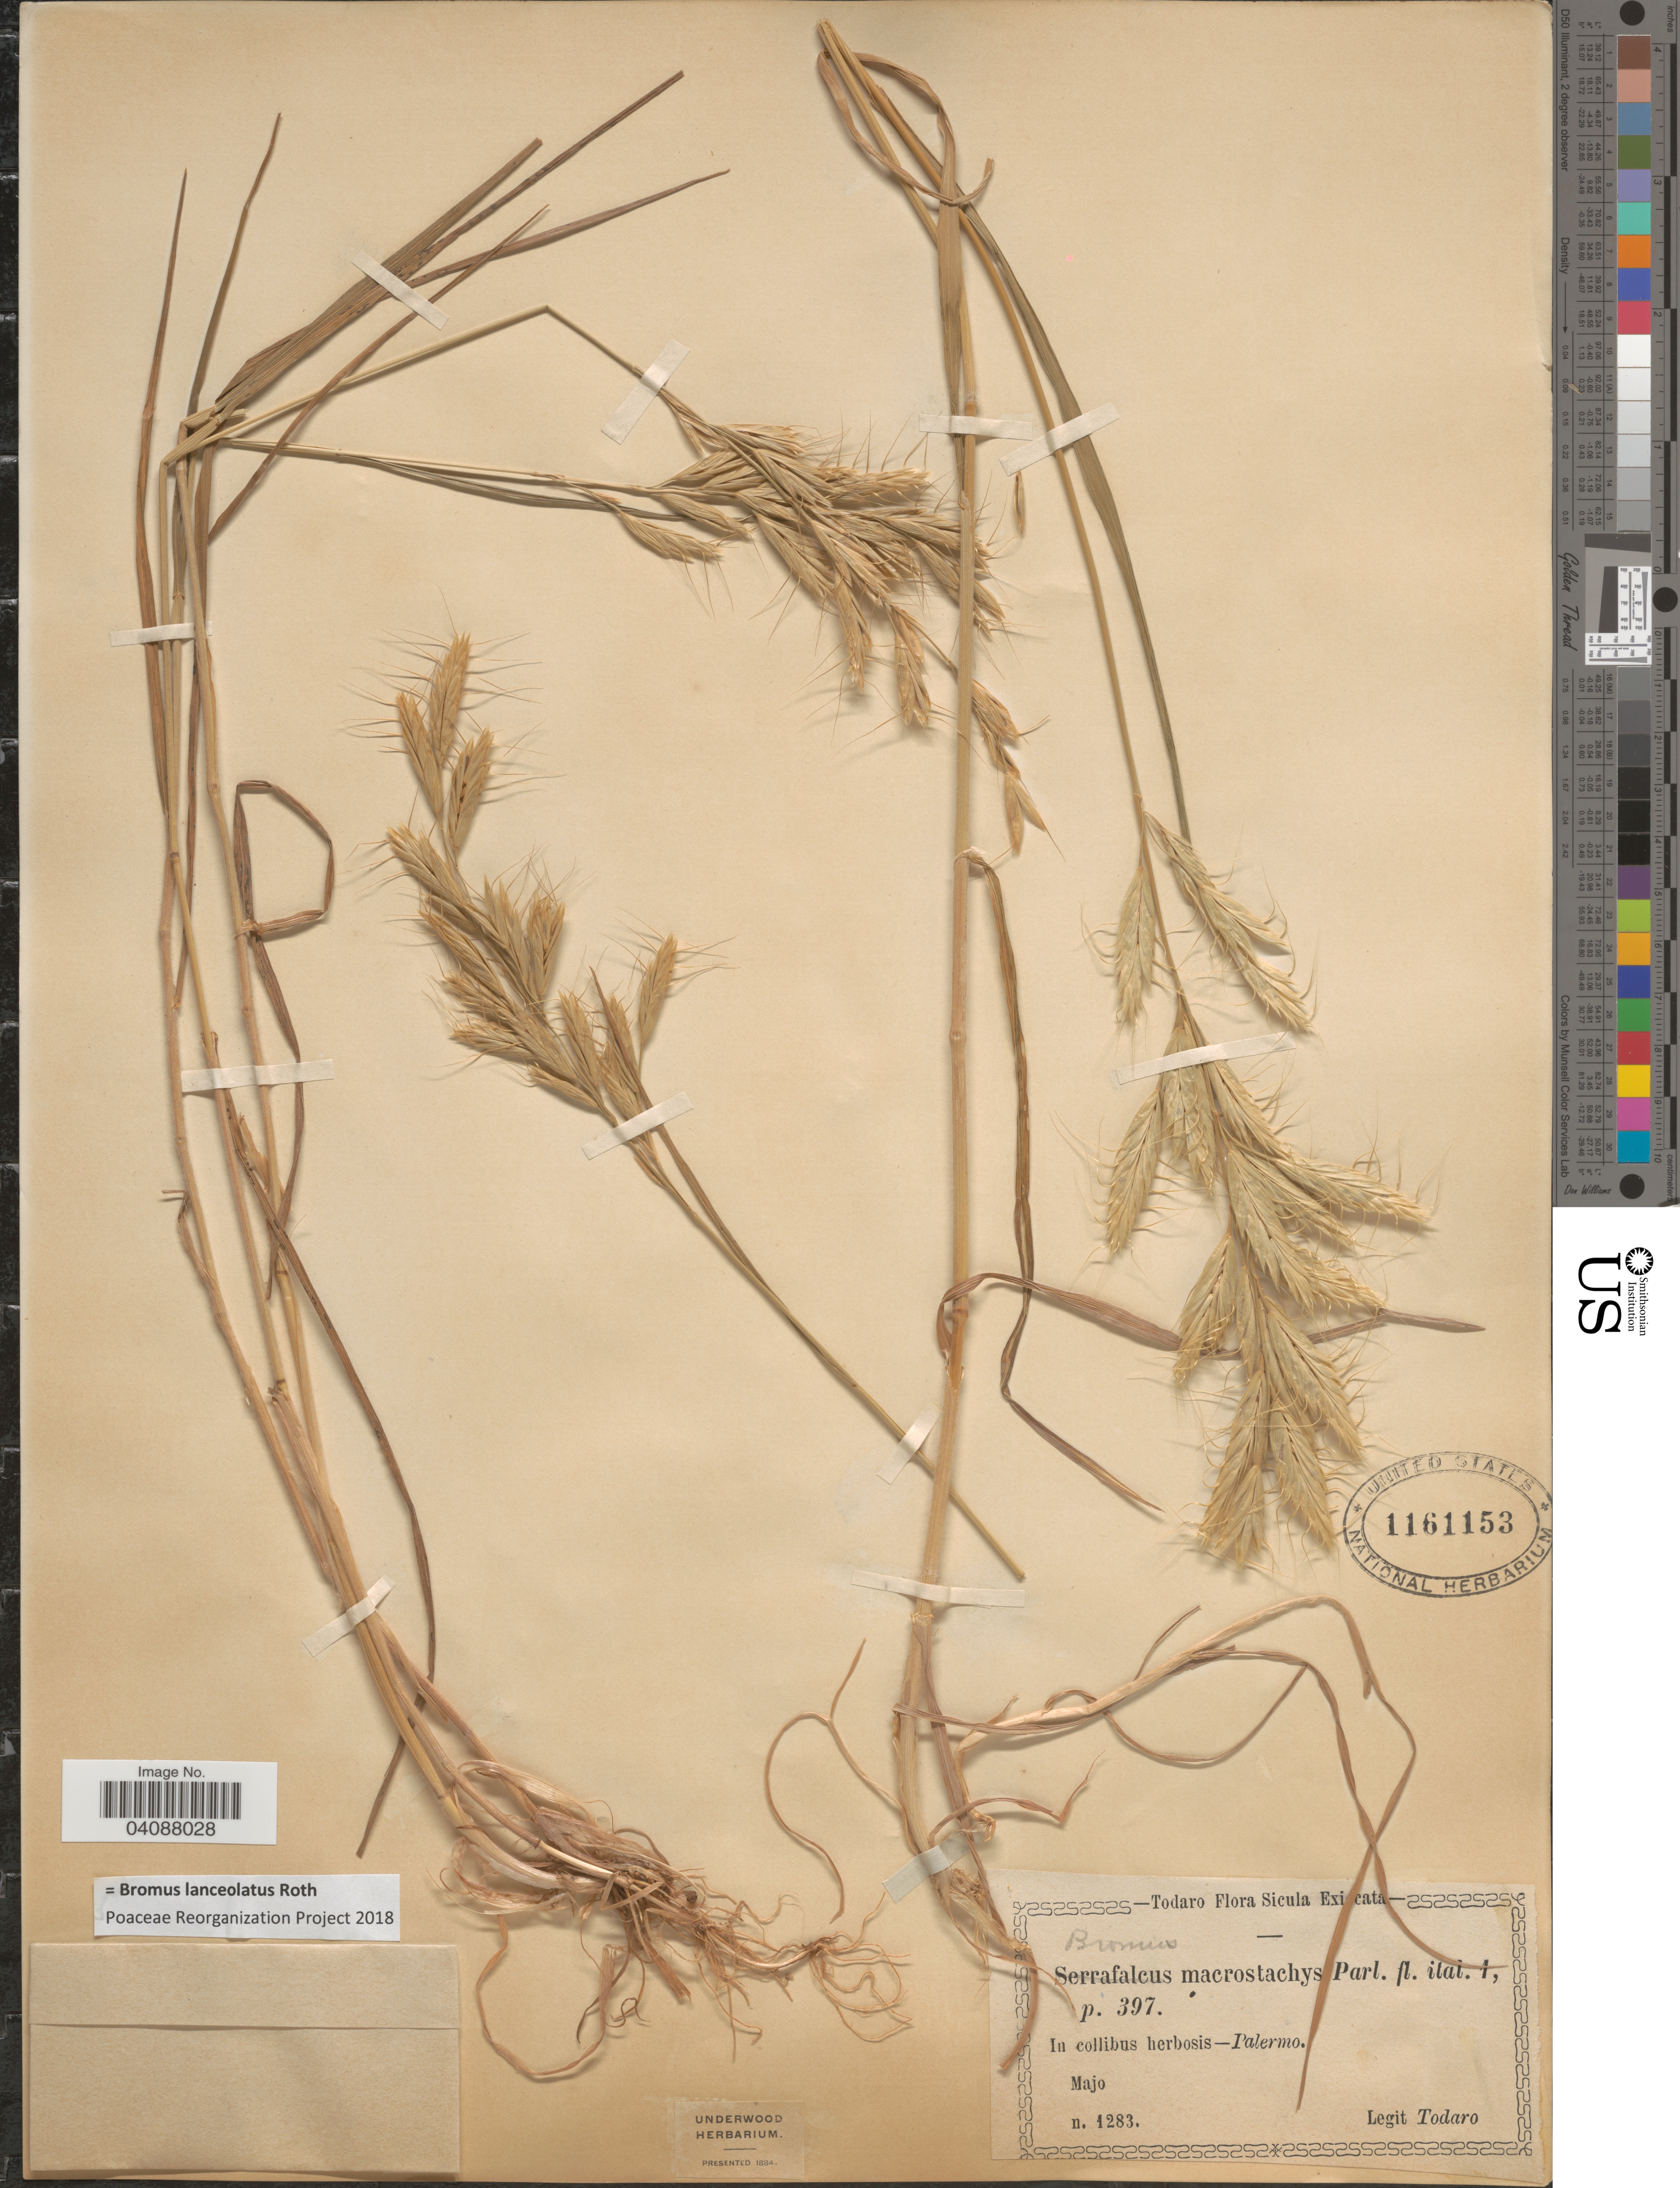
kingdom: Plantae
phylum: Tracheophyta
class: Liliopsida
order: Poales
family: Poaceae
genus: Bromus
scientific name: Bromus lanceolatus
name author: Roth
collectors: Todaro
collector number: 1283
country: Italy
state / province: Siciliana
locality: Sicula. In collibus herbosis-Palermo.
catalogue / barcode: US 1161153